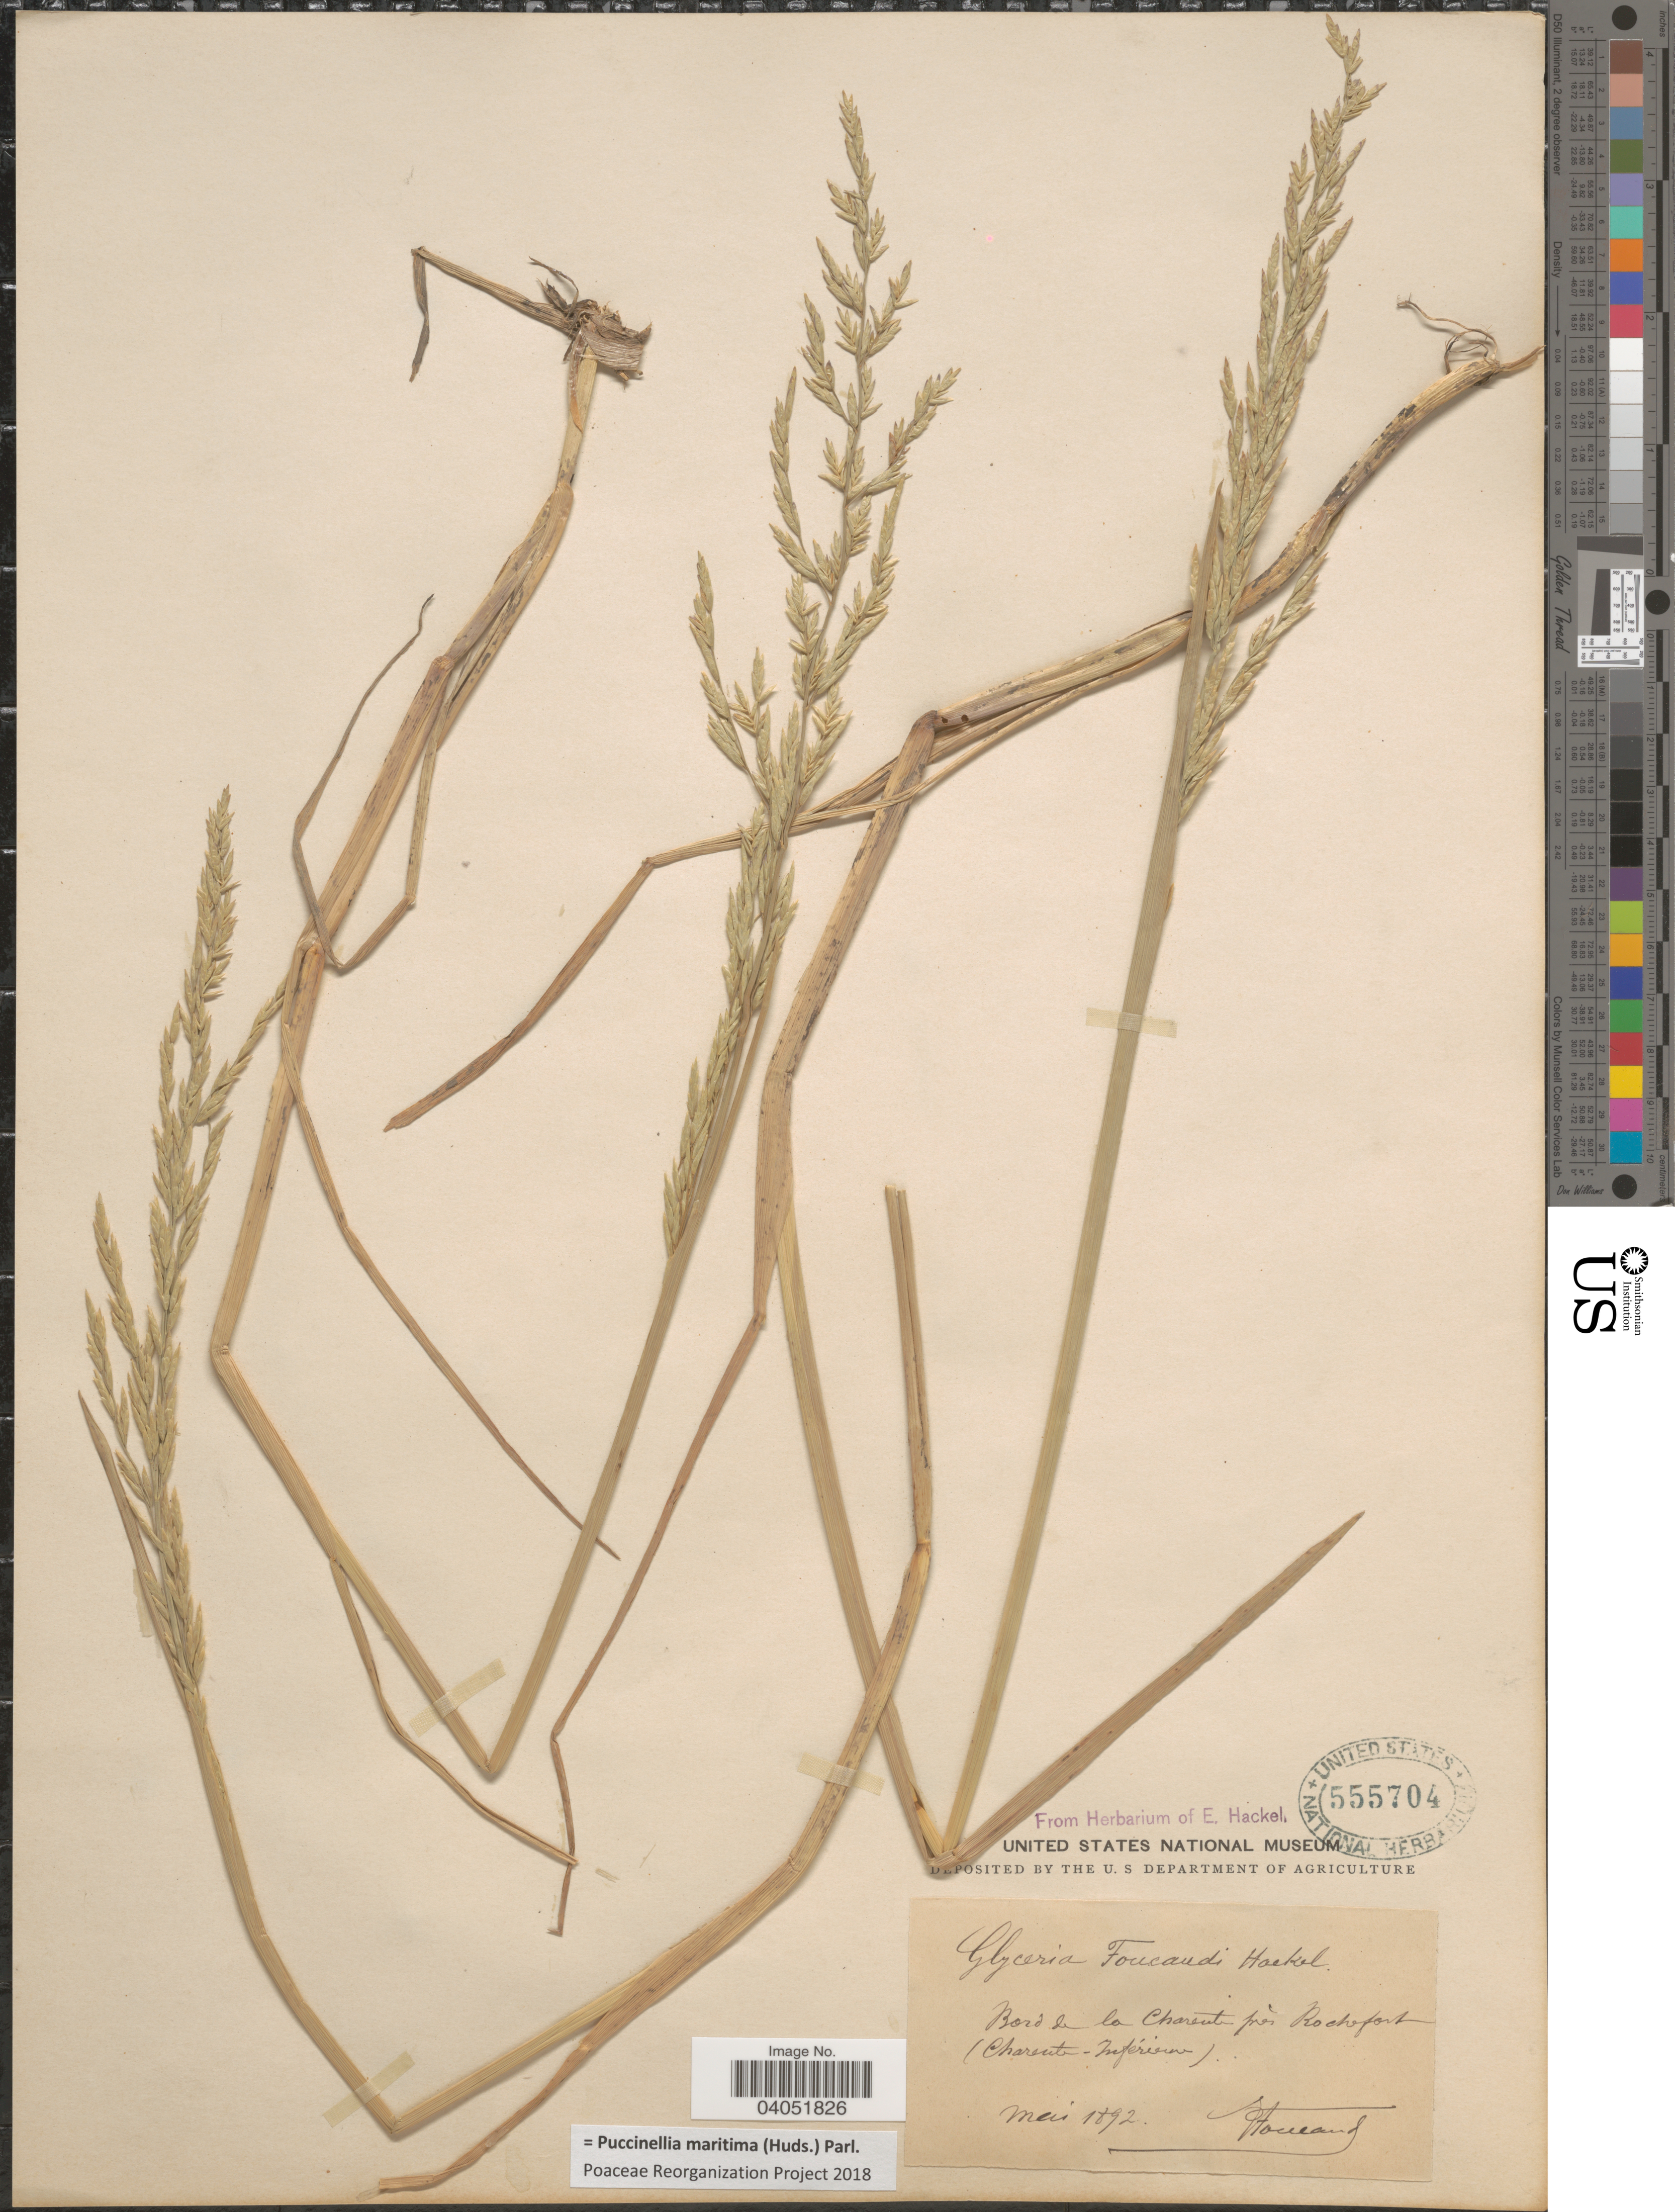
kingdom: Plantae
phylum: Tracheophyta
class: Liliopsida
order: Poales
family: Poaceae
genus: Puccinellia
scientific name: Puccinellia maritima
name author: (Huds.) Parl.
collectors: -. Howard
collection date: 1892-05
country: France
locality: Bord de la Charente près Rochefort (Charente-Inférieure).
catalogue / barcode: US 555704